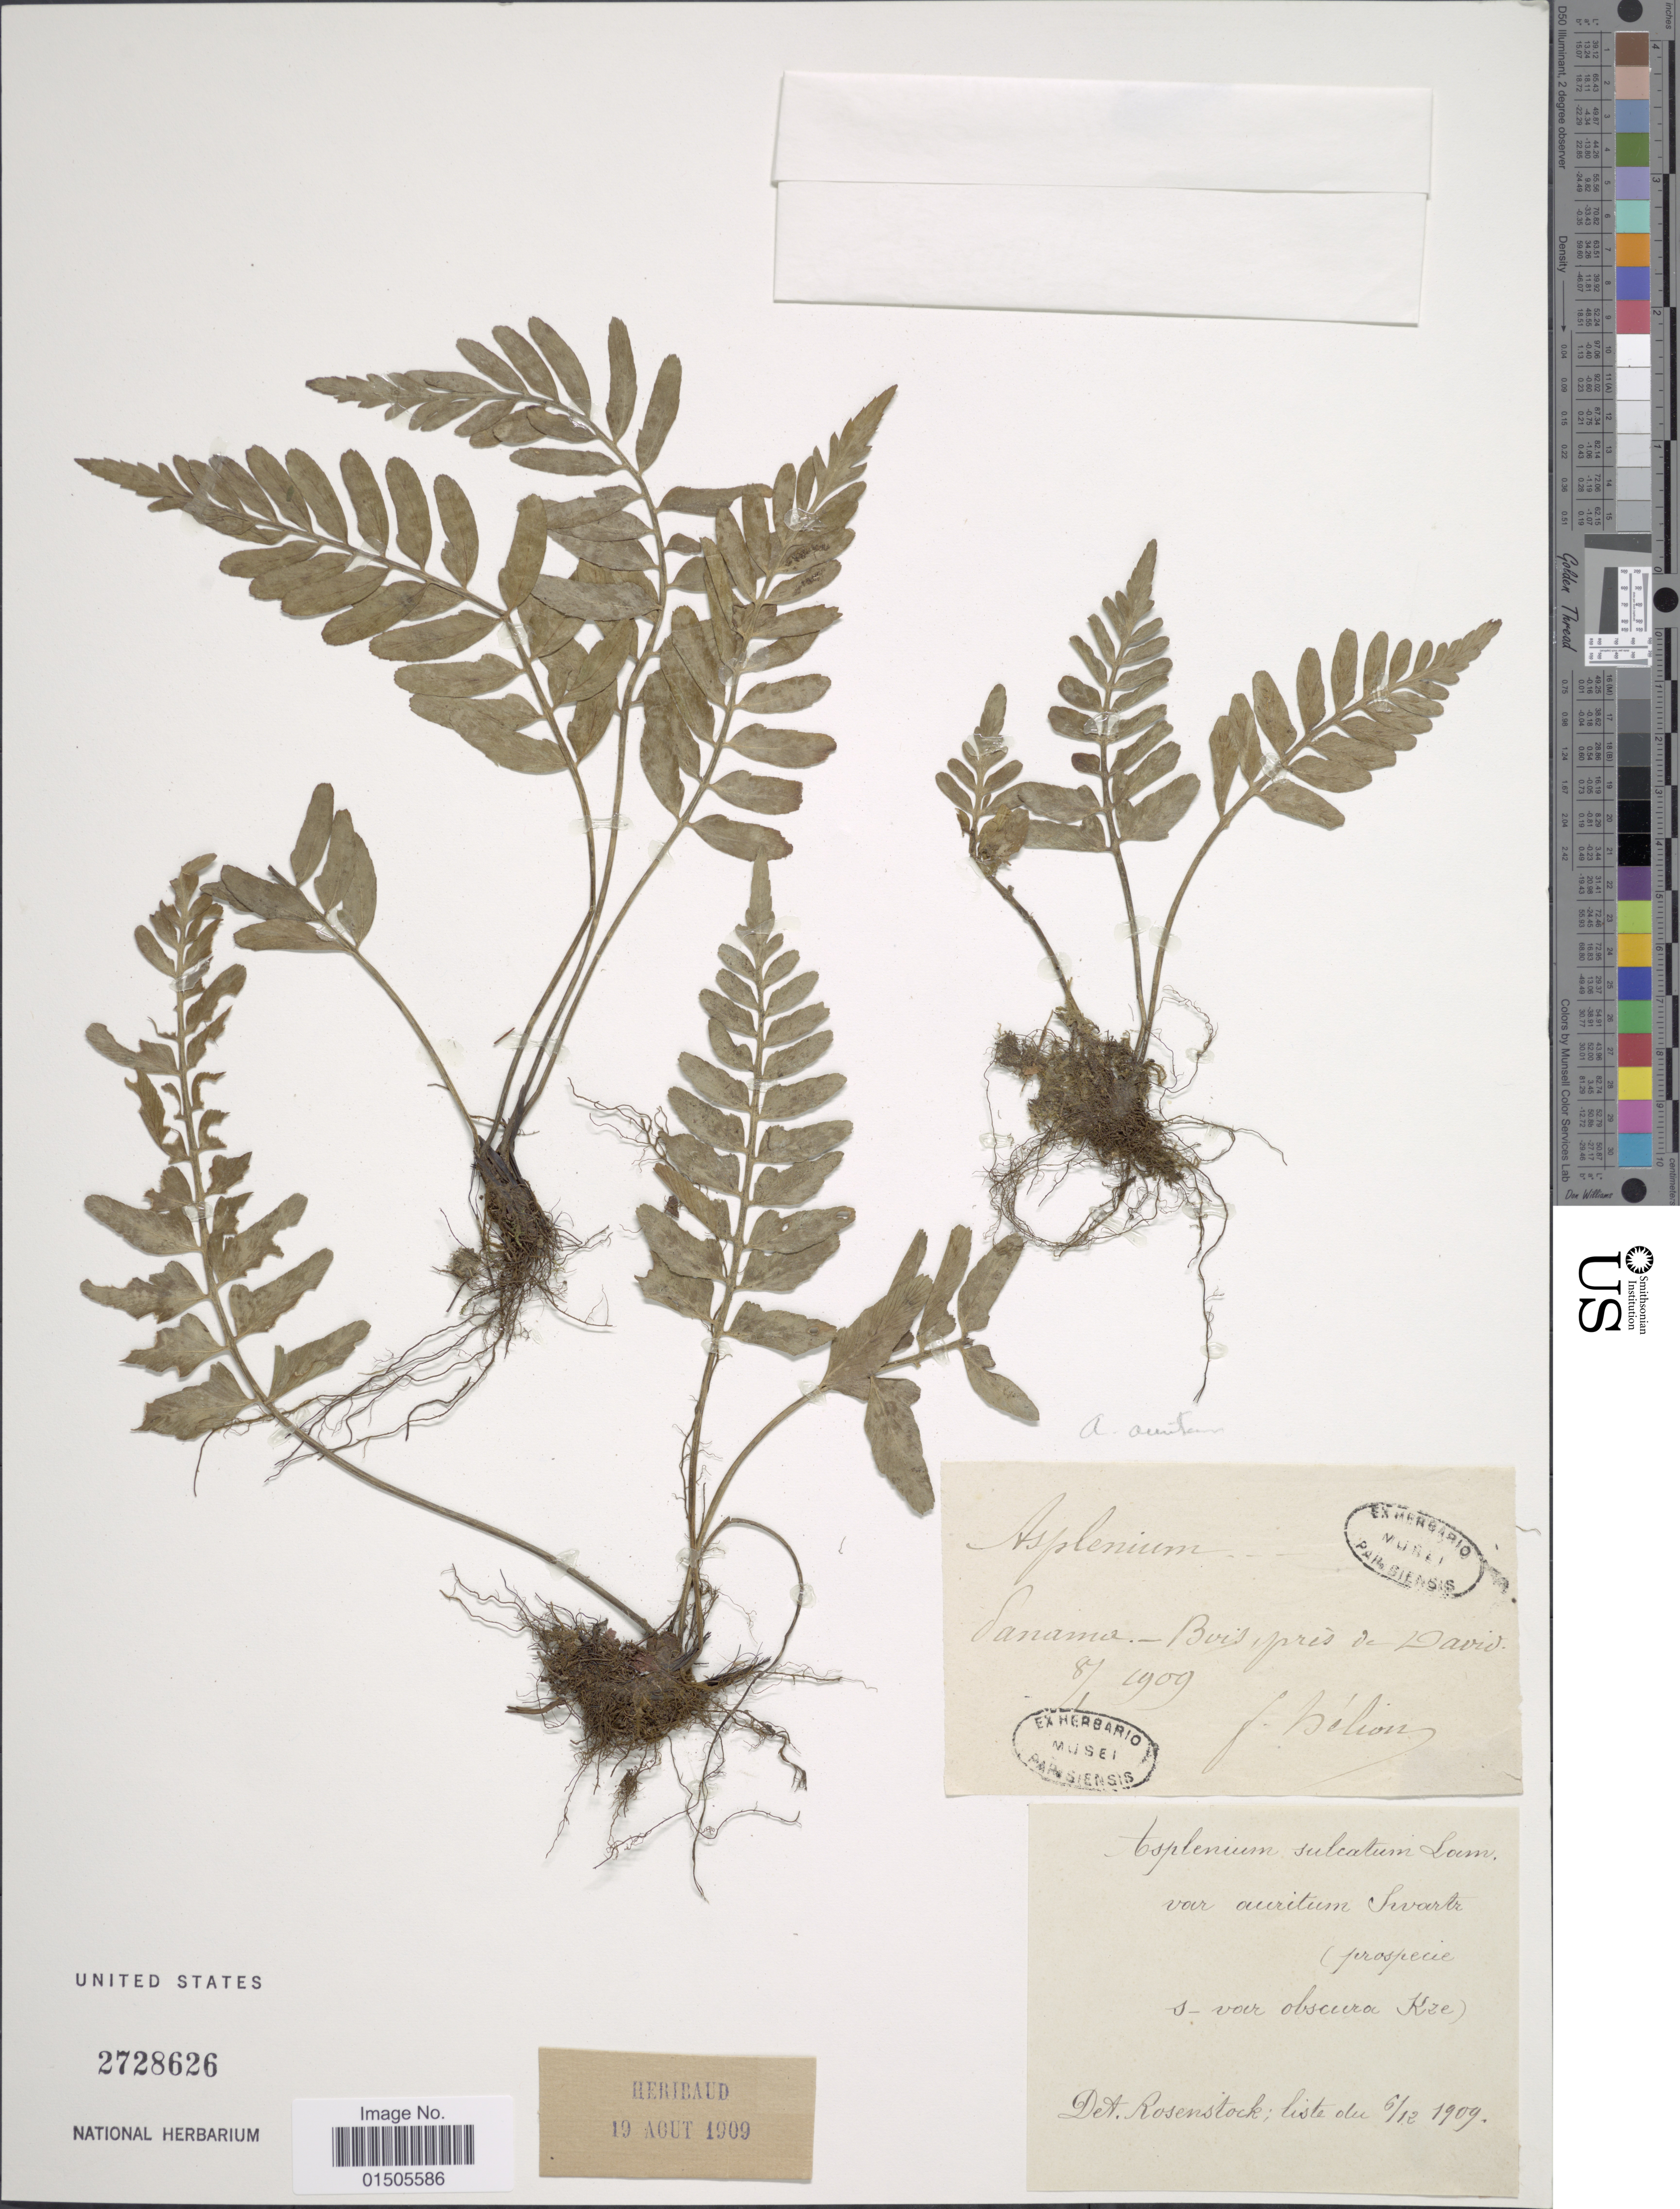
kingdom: Plantae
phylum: Tracheophyta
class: Polypodiopsida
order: Polypodiales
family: Aspleniaceae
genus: Asplenium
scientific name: Asplenium auritum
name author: Sw.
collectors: Belion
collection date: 1909-01-08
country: Panama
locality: pres de David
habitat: bois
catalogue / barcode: US 2728626